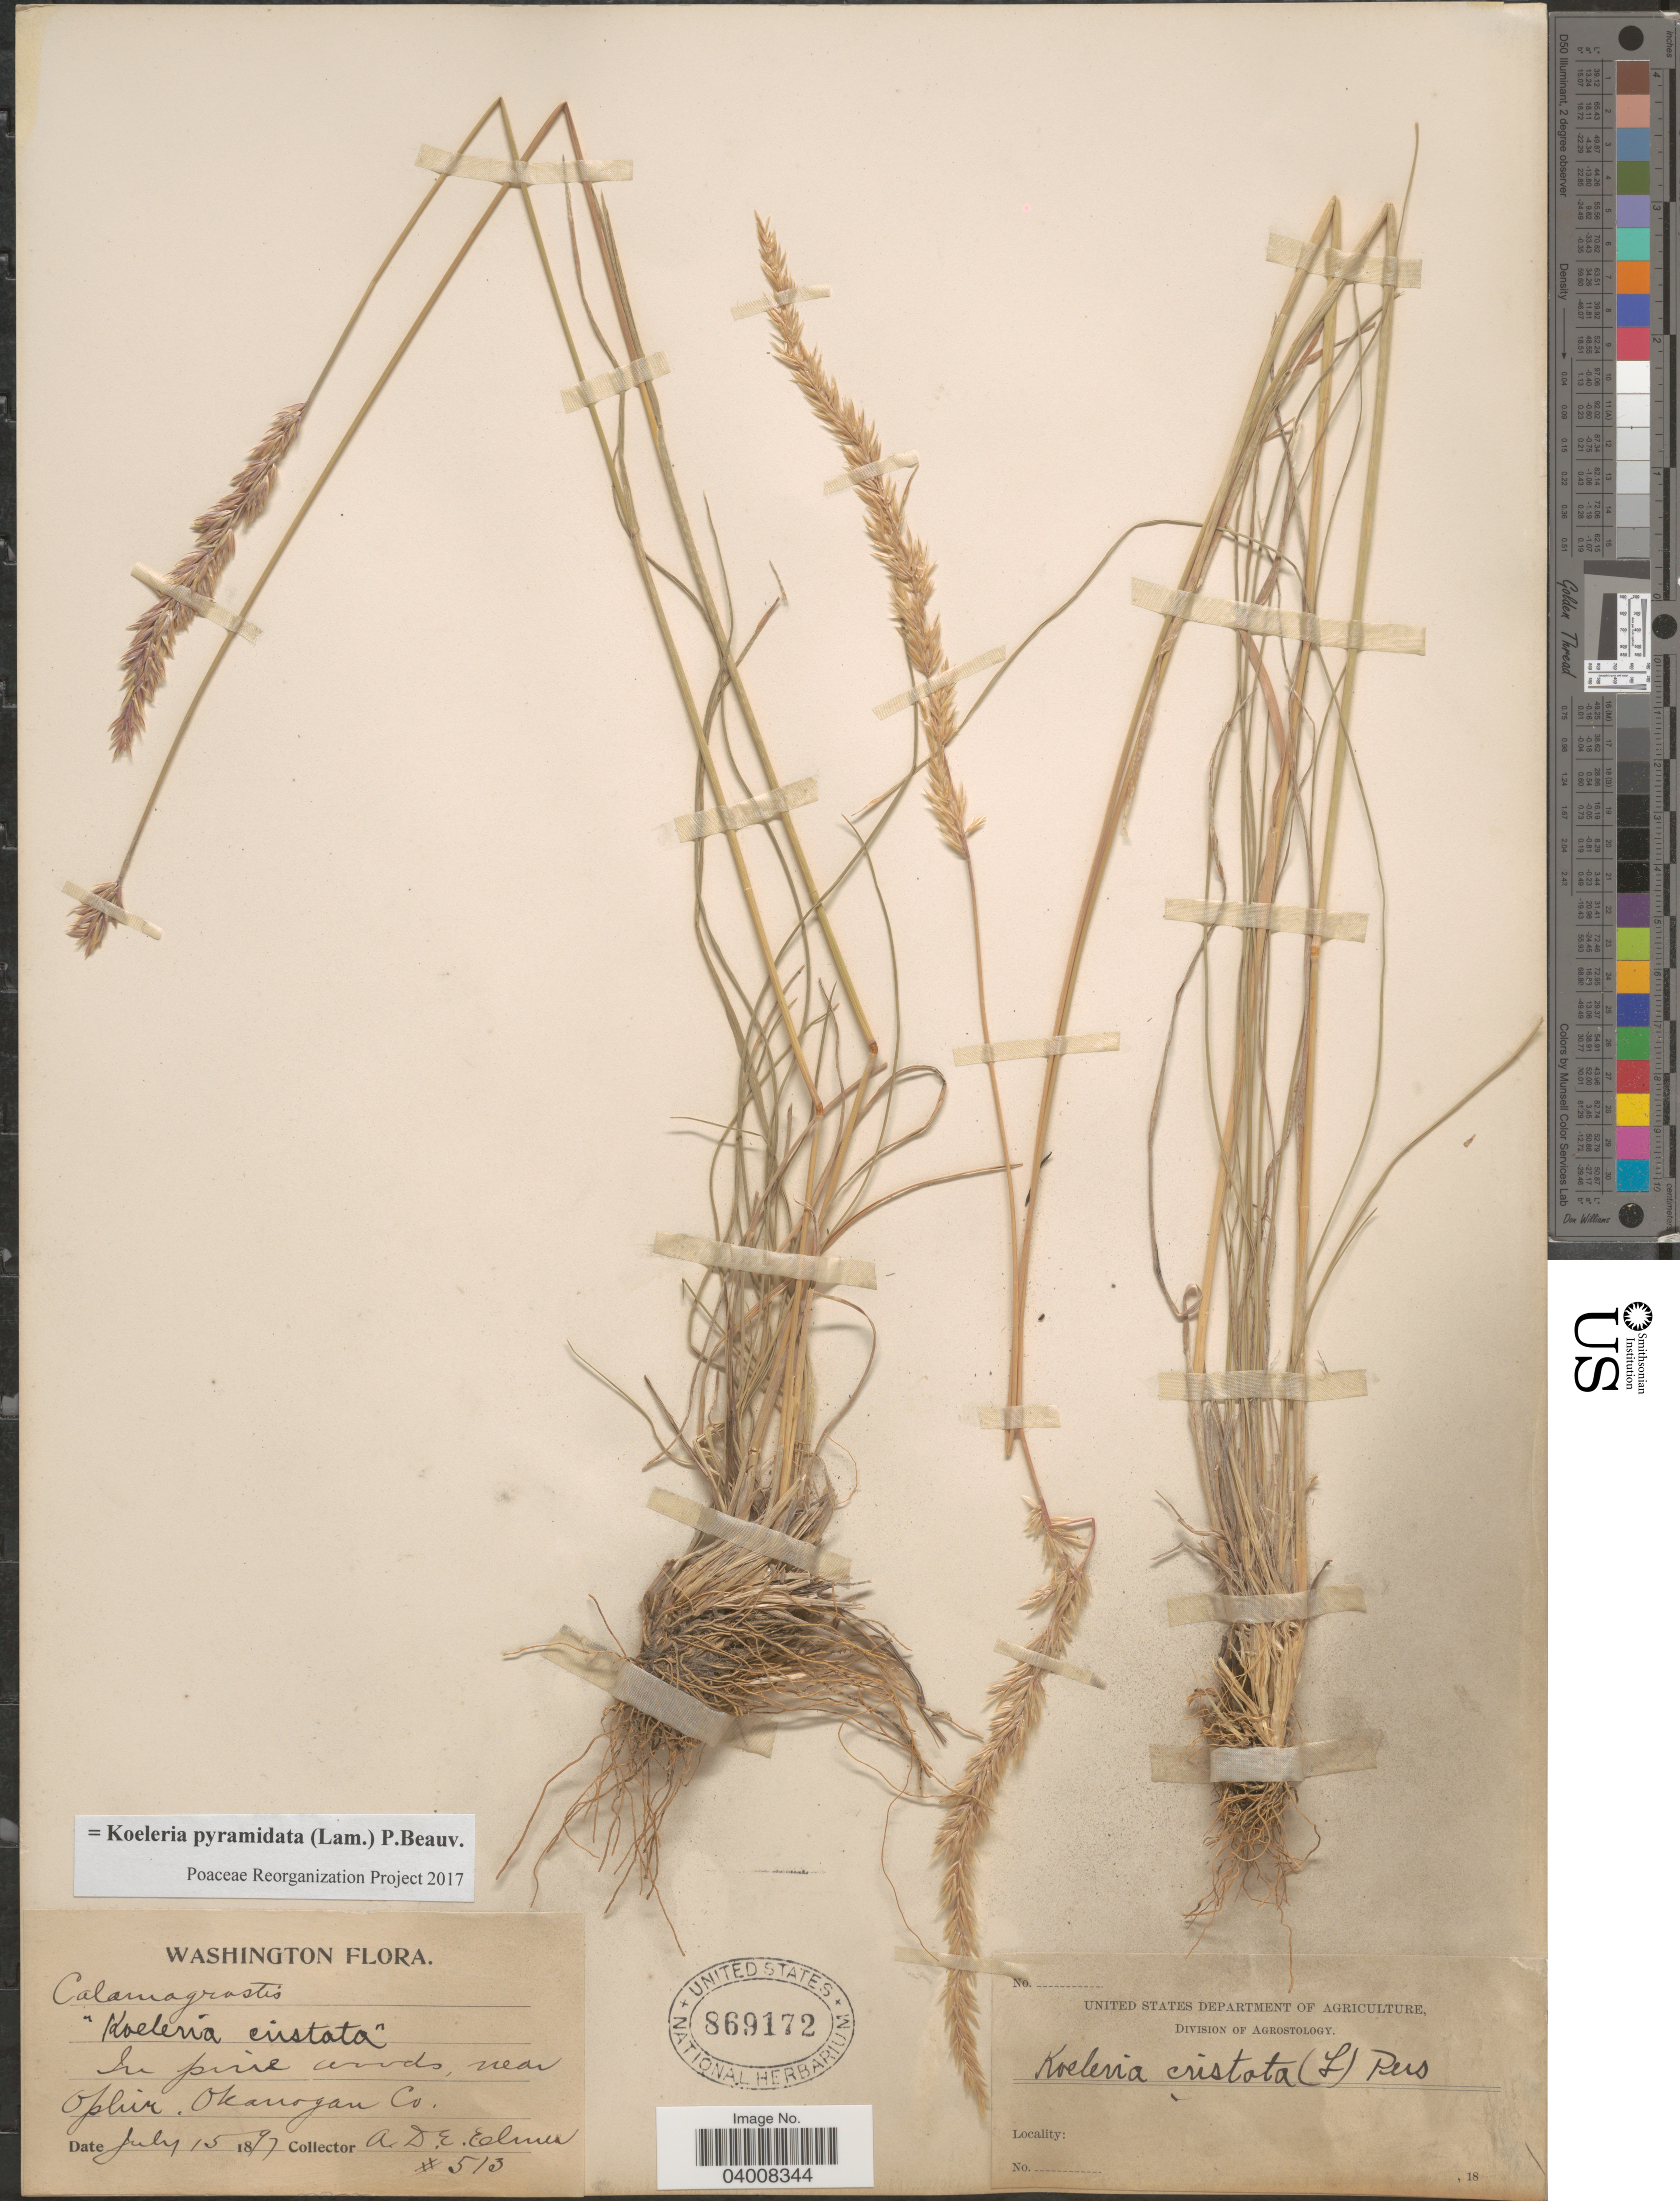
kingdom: Plantae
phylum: Tracheophyta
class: Liliopsida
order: Poales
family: Poaceae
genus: Koeleria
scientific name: Koeleria pyramidata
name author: (Lam.) P. Beauv.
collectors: A. D. E. Elmer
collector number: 513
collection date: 1897-07-15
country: United States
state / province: Washington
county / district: Okanogan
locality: Near Oplur. Okanogan Co.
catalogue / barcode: US 869172